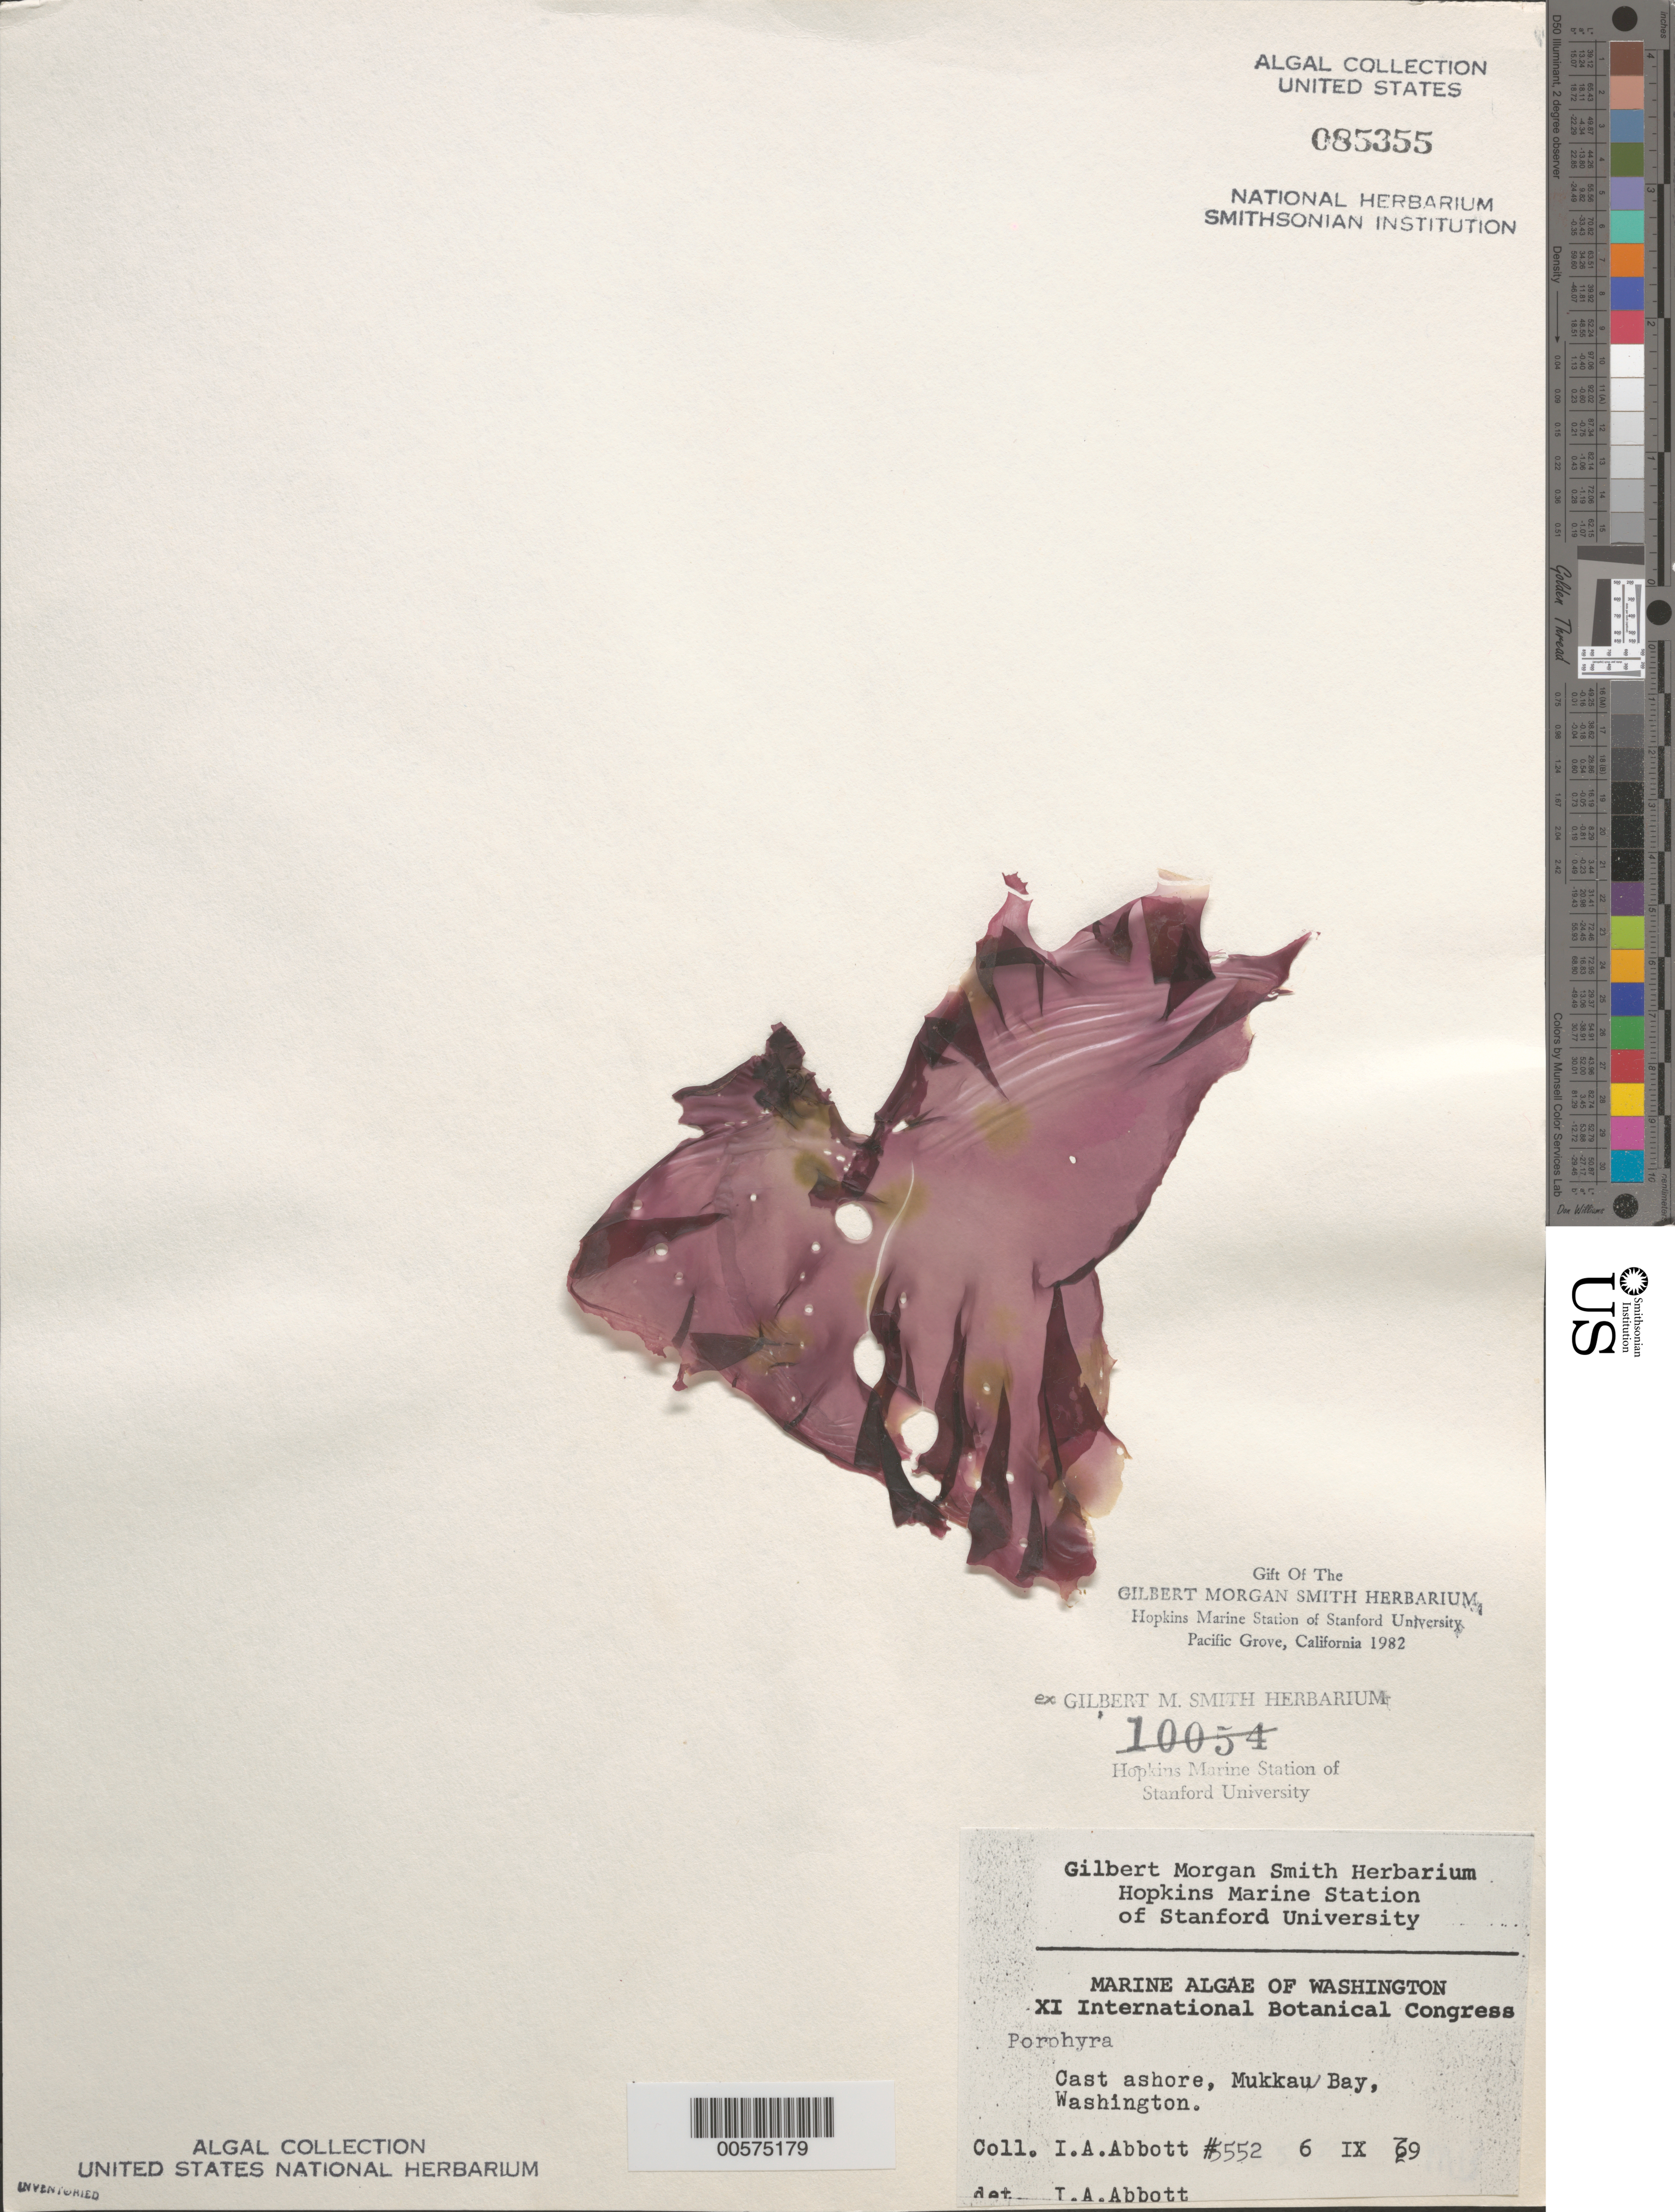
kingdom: Plantae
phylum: Rhodophyta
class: Bangiophyceae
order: Bangiales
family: Bangiaceae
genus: Porphyra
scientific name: Porphyra sp.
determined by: Abbott, Isabella A.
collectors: I. A. Abbott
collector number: IAA 5552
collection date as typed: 06 Sep 1969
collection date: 1969-09-06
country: United States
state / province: Washington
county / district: Clallam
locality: Mukkaw Bay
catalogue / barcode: US 85355